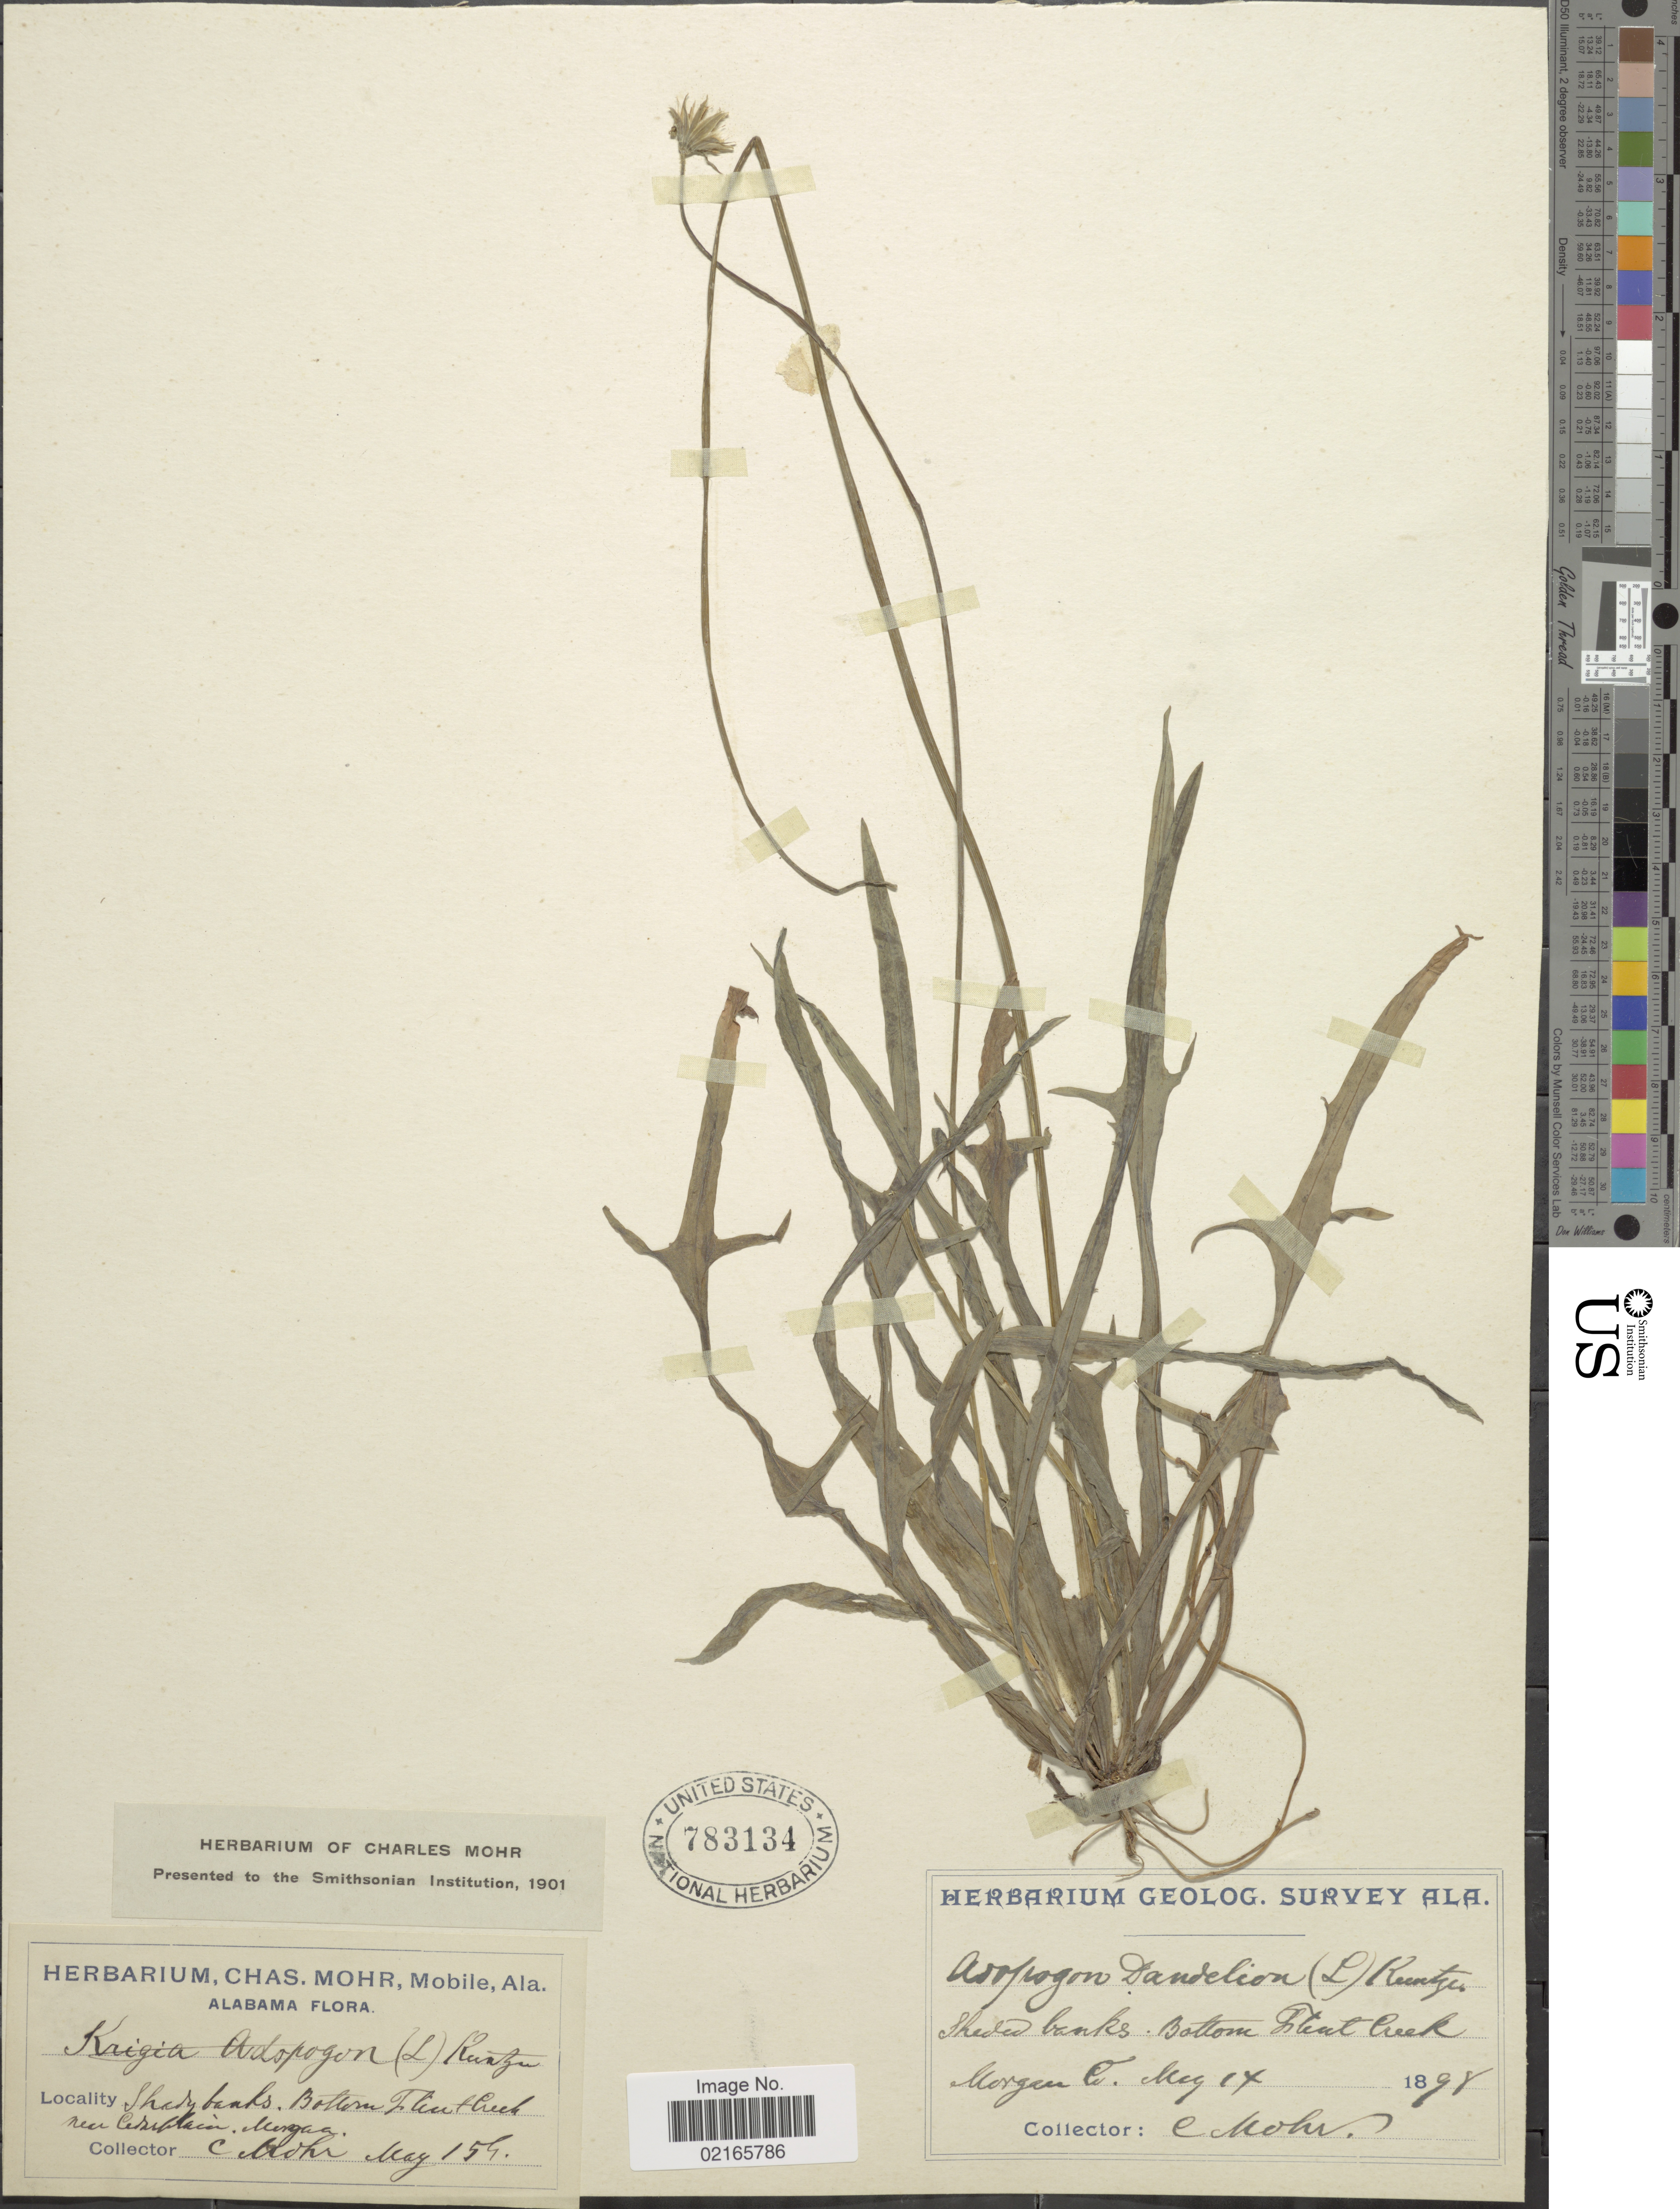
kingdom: Plantae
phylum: Tracheophyta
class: Magnoliopsida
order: Asterales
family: Asteraceae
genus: Krigia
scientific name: Krigia dandelion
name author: (L.) Nutt.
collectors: C. T. Mohr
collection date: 1898-05-14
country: United States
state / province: Alabama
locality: Shady banks, bottom Flrnt Creek near Captain Morgan, Morgan Co.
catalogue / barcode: US 783134